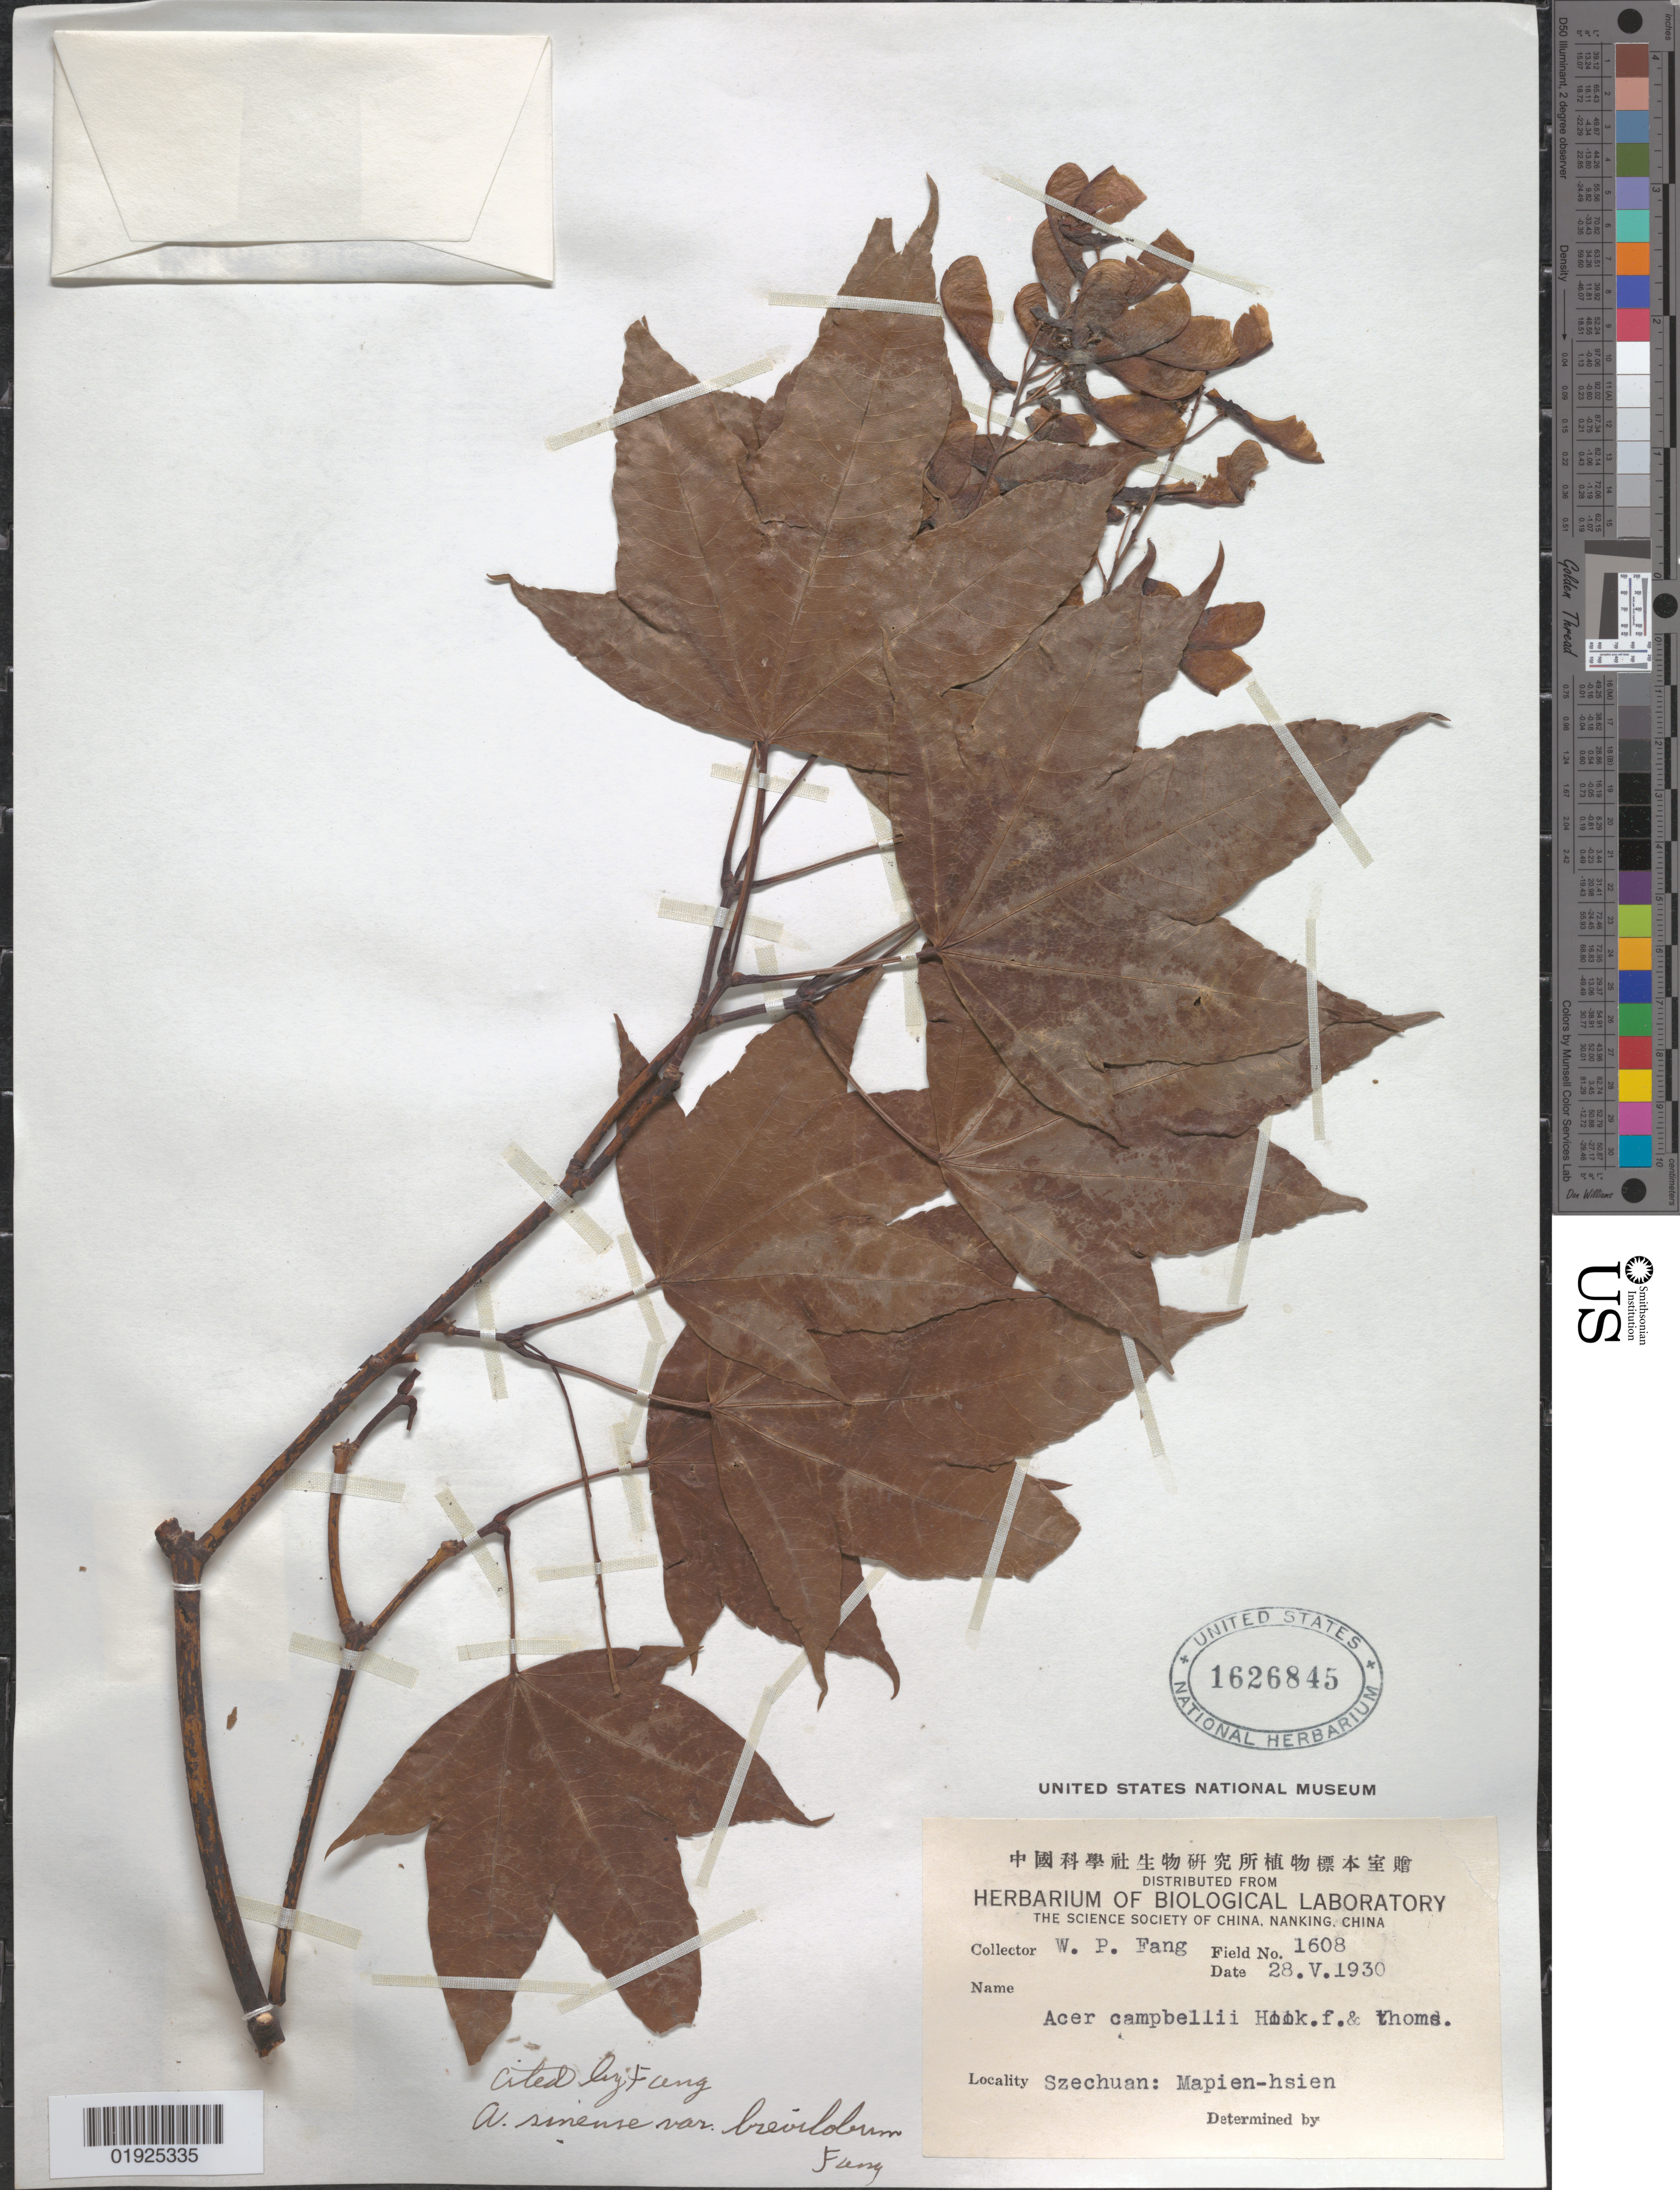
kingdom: Plantae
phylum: Tracheophyta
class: Magnoliopsida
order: Sapindales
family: Sapindaceae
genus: Acer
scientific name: Acer sinense var. brevilobum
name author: W.P. Fang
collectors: W. P. Fang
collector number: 1608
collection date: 1930-05-28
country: China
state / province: Sichuan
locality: Szechuan [Sichuan]: Mapien-hsien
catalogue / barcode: US 1626845